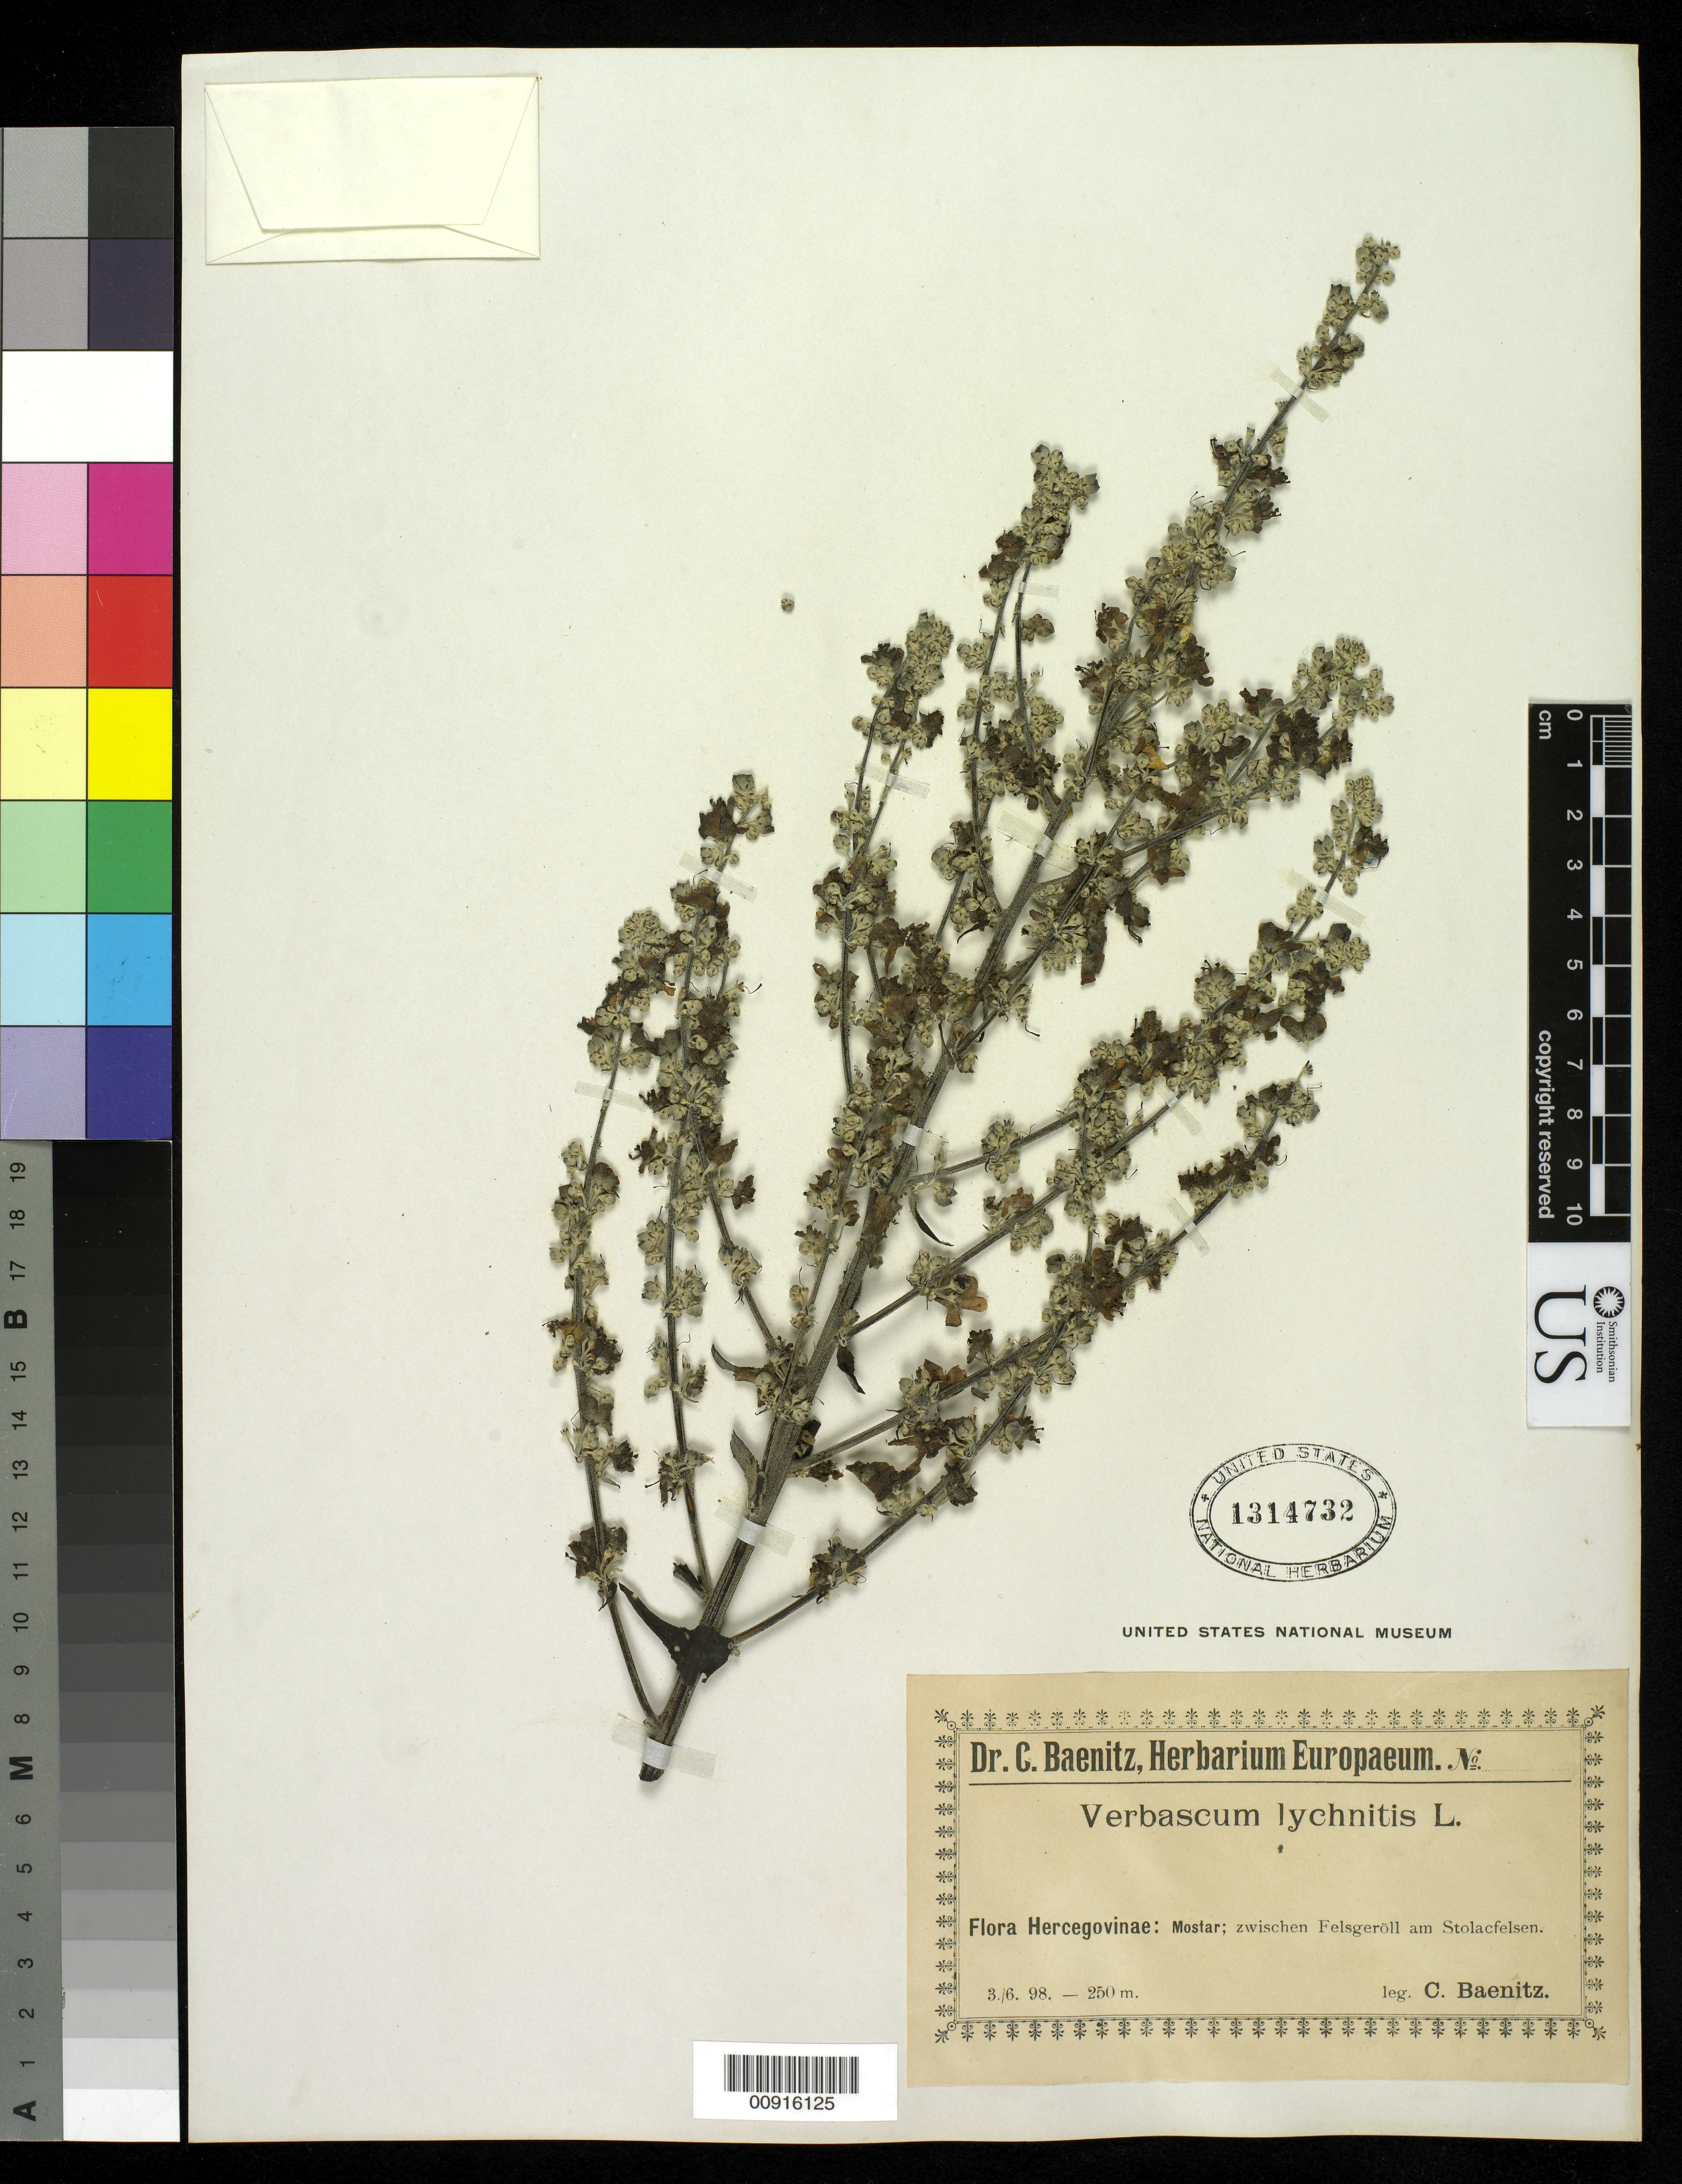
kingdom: Plantae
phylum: Tracheophyta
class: Magnoliopsida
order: Lamiales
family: Scrophulariaceae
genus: Verbascum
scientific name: Verbascum lychnitis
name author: L.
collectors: C. G. Baenitz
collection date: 1898-06-03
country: Bosnia and Herzegovina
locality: Mostar; zwischen Felsgeroll am Stolacfelsen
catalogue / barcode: US 1314732